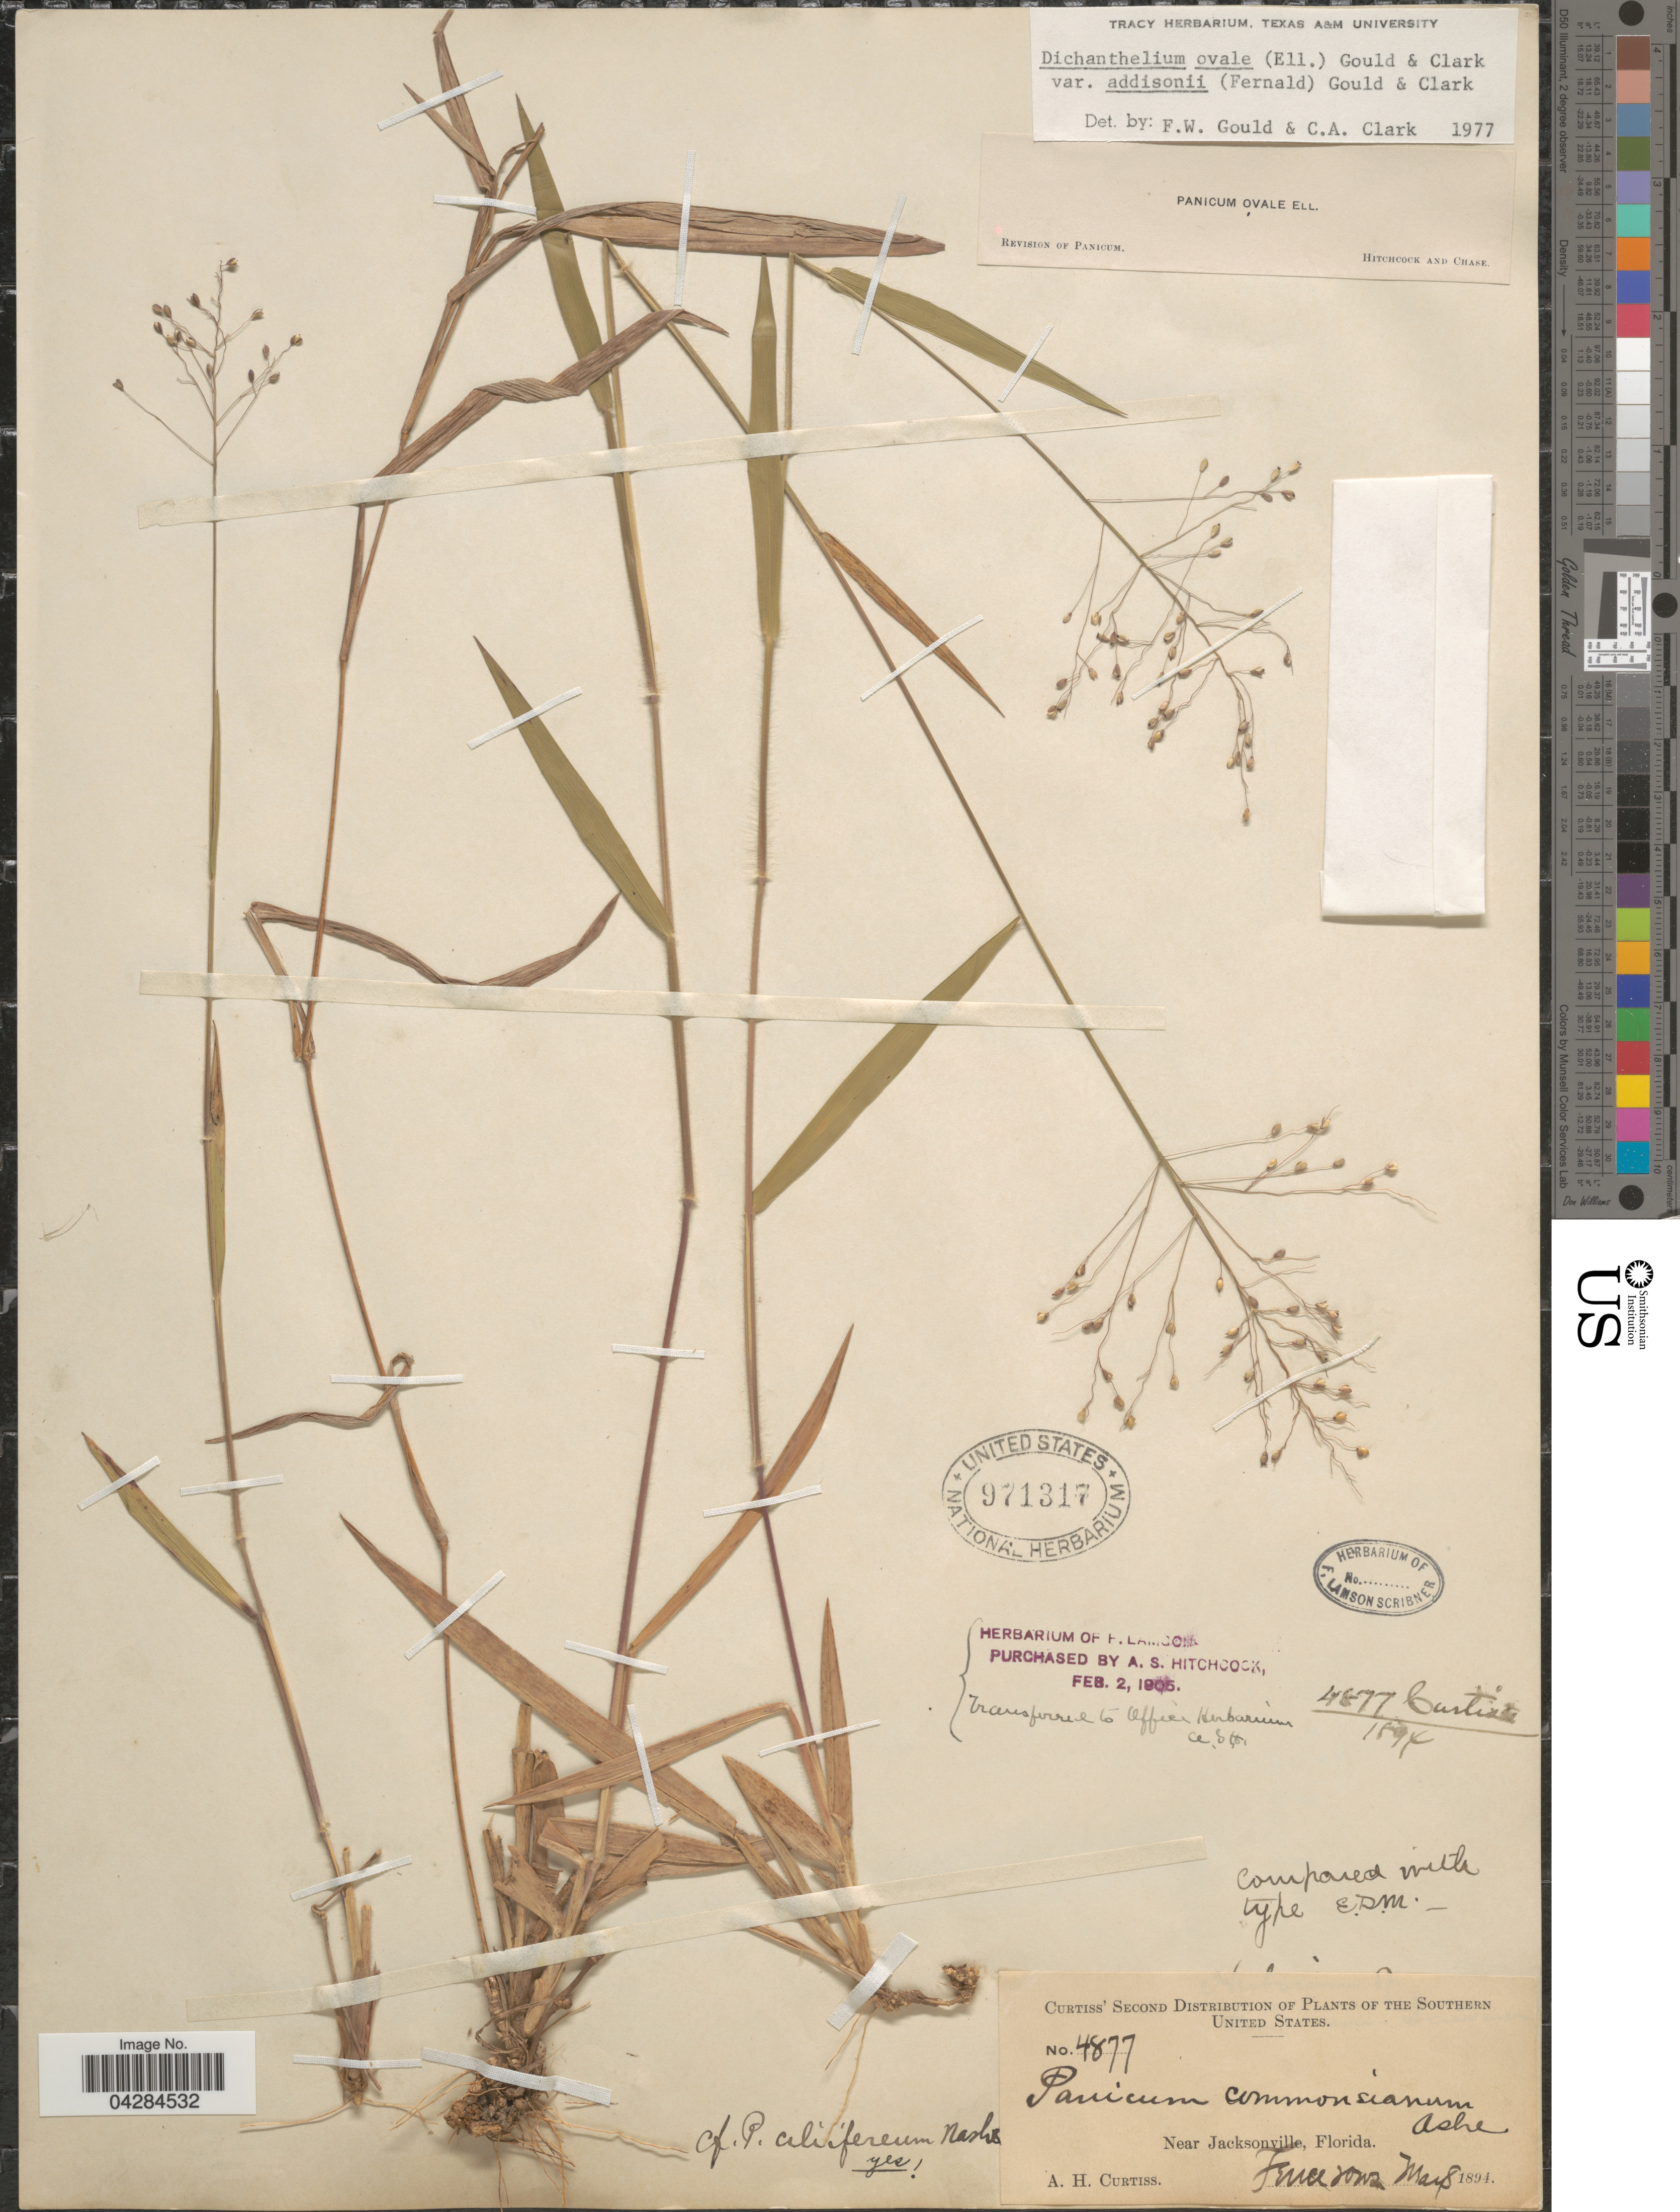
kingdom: Plantae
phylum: Tracheophyta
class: Liliopsida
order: Poales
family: Poaceae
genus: Dichanthelium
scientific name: Dichanthelium ovale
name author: (Elliott) Gould & C.A. Clark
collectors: A. H. Curtiss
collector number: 4877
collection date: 1894-05-08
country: United States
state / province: Florida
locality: The Southern United States. Near Jacksonville. Fence rows.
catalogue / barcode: US 971317